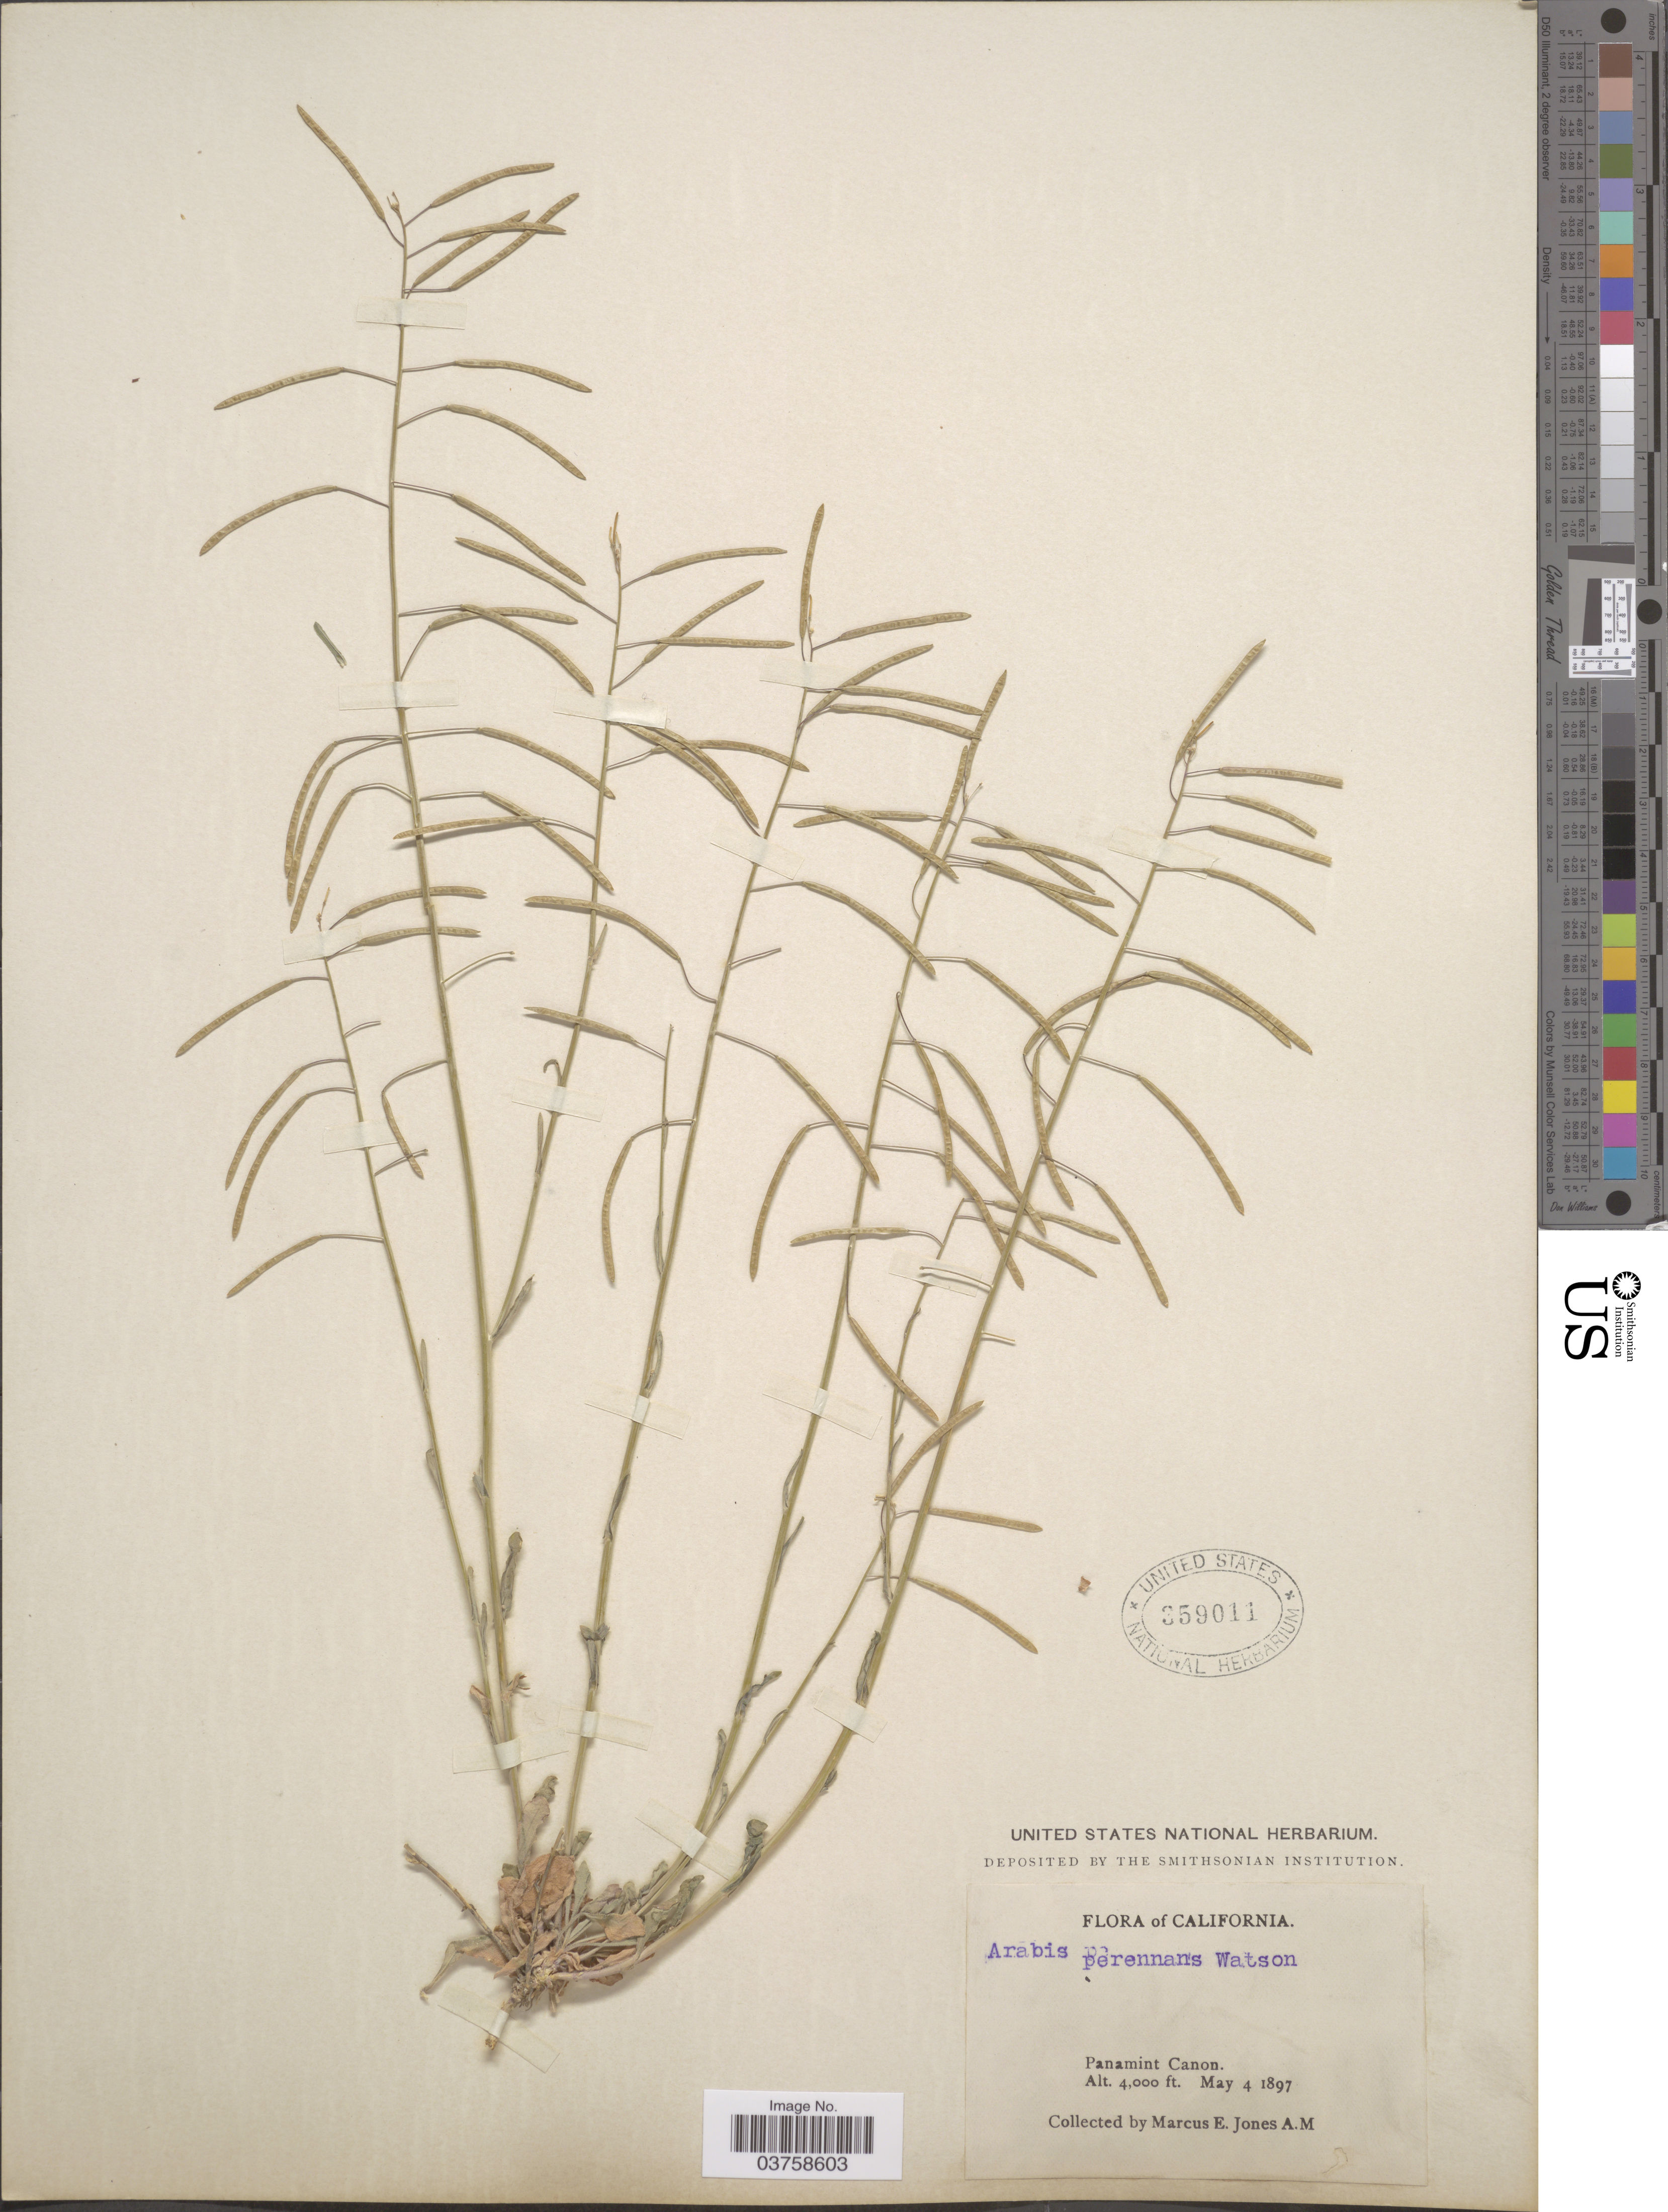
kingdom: Plantae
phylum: Tracheophyta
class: Magnoliopsida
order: Brassicales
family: Brassicaceae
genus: Arabis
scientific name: Arabis perennans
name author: S. Watson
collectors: M. E. Jones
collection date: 1897-05-04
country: United States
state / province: California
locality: Panamint Canon.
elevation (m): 1219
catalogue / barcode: US 359011